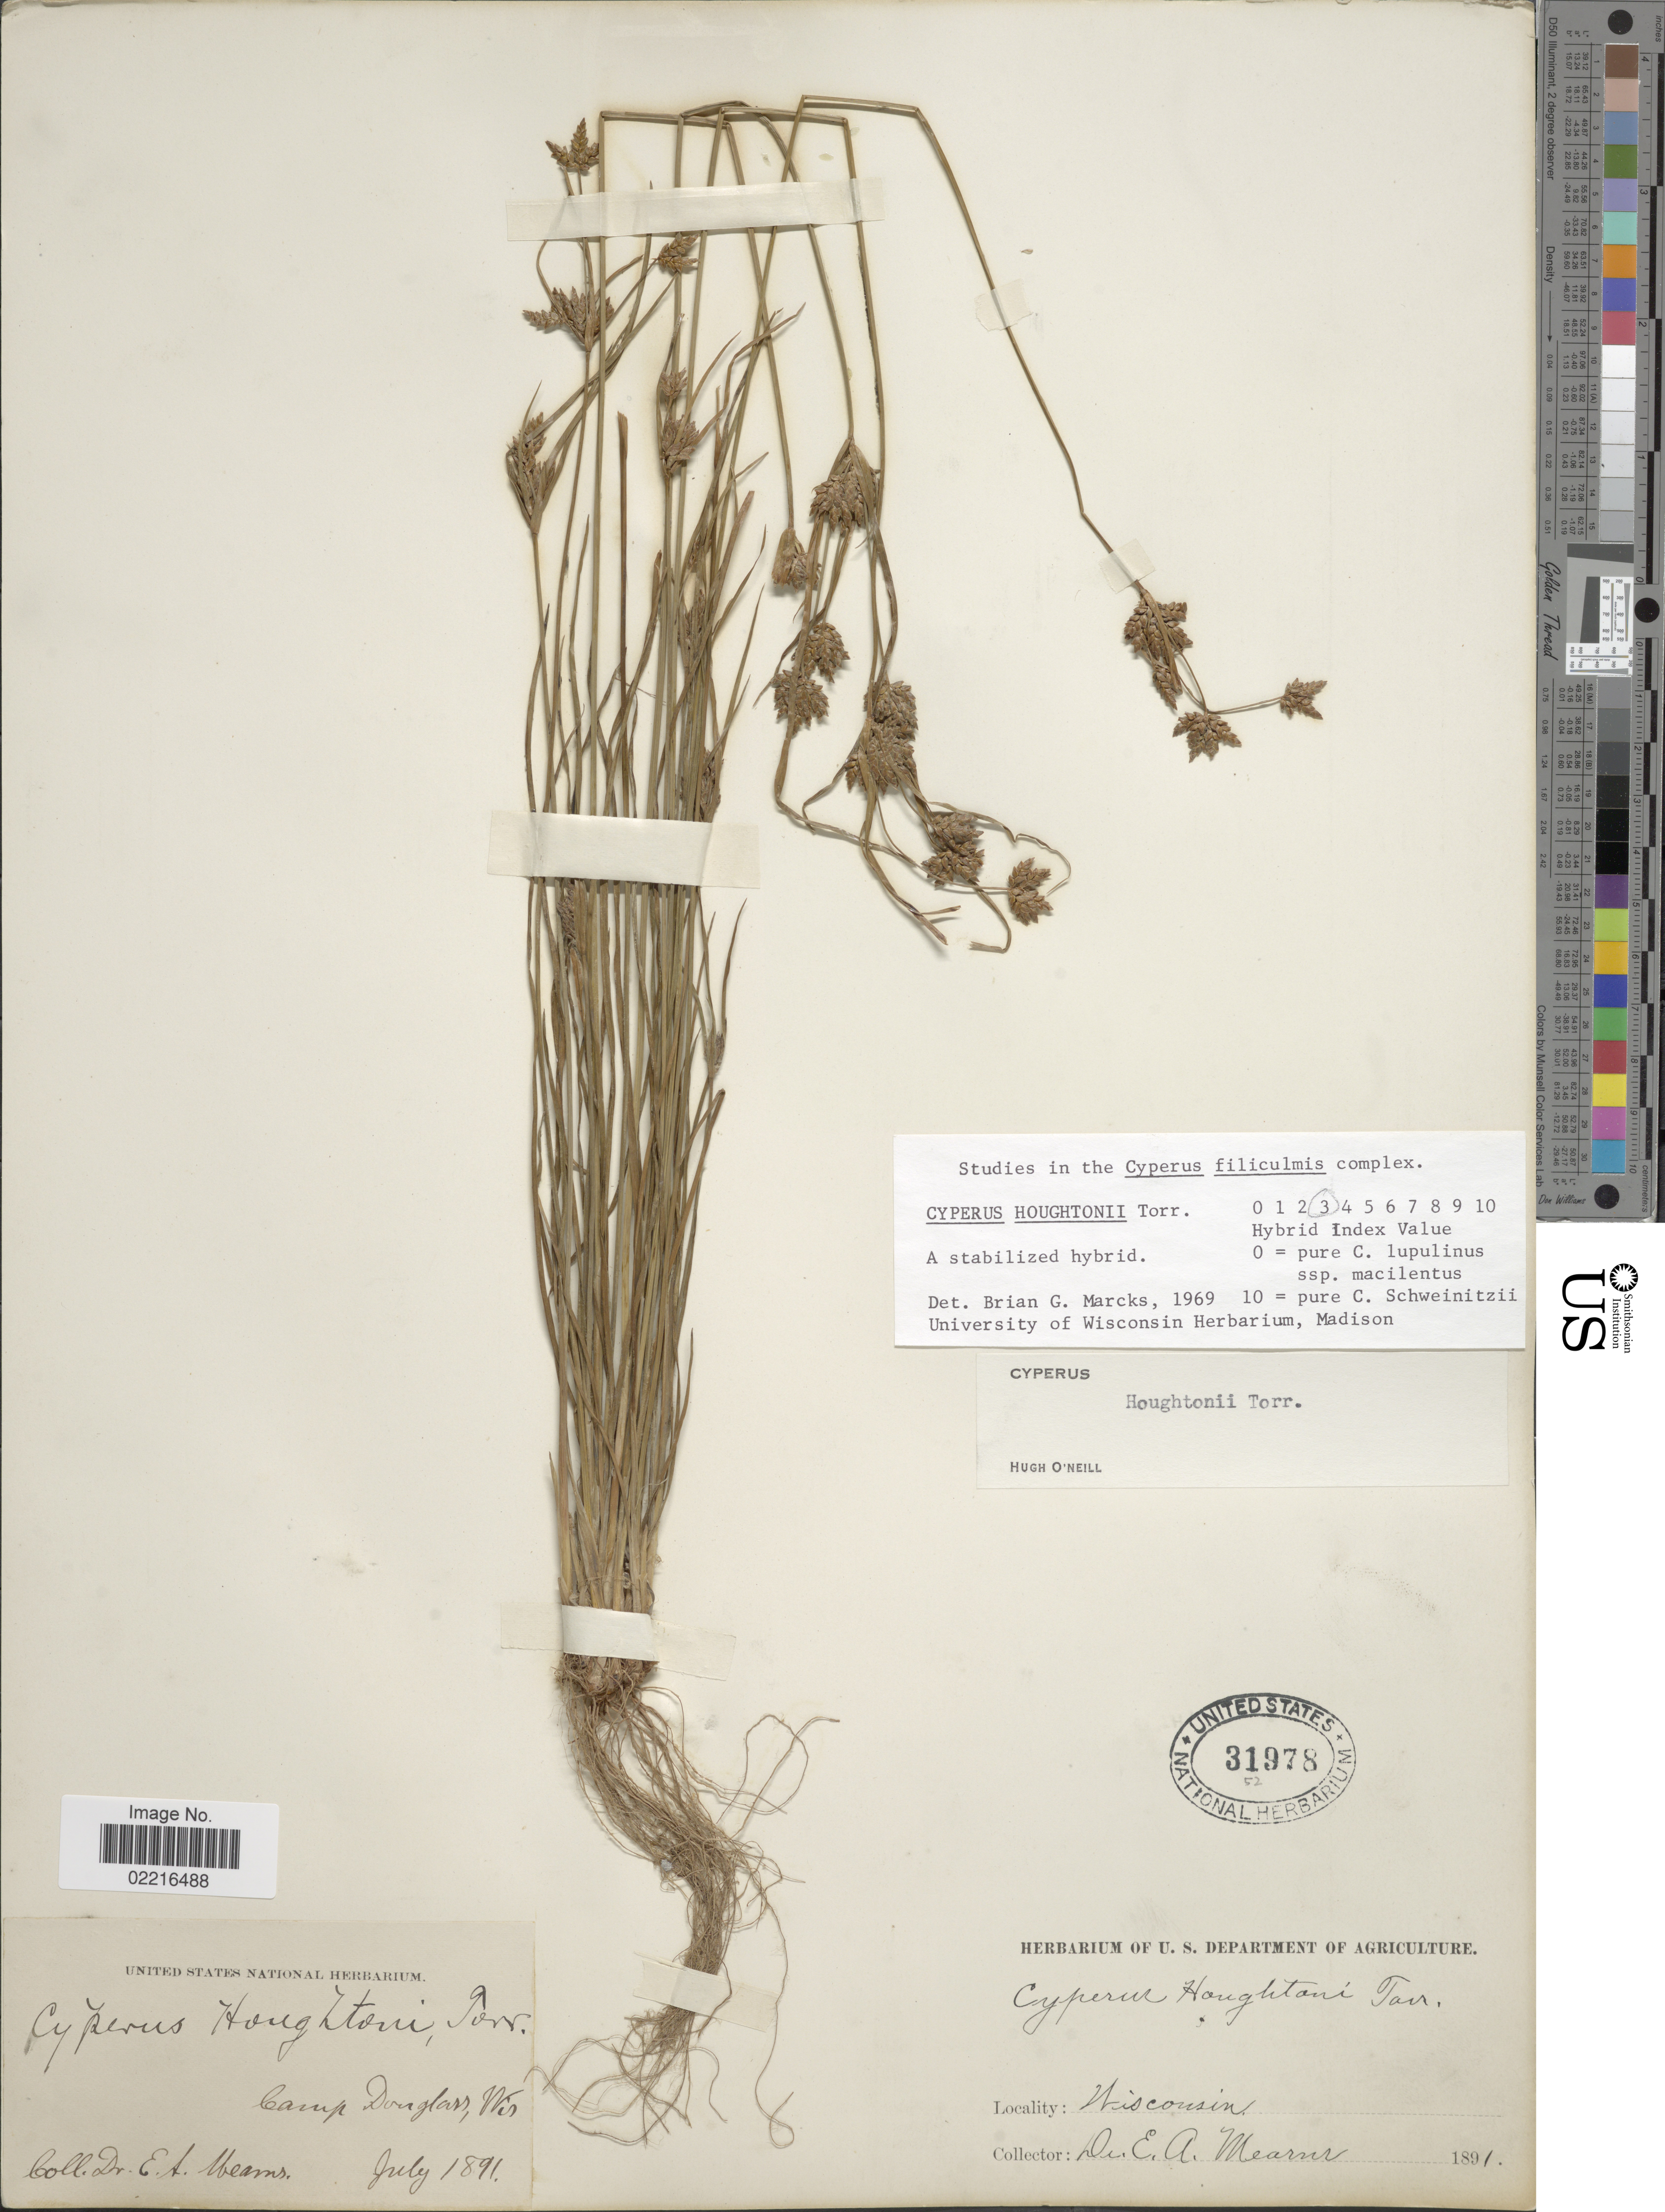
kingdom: Plantae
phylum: Tracheophyta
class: Liliopsida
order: Poales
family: Cyperaceae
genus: Cyperus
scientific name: Cyperus houghtonii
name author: Torr.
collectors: E. A. Mearns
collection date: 1891-07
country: United States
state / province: Wisconsin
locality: Camp Douglas, Wis.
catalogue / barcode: US 31978